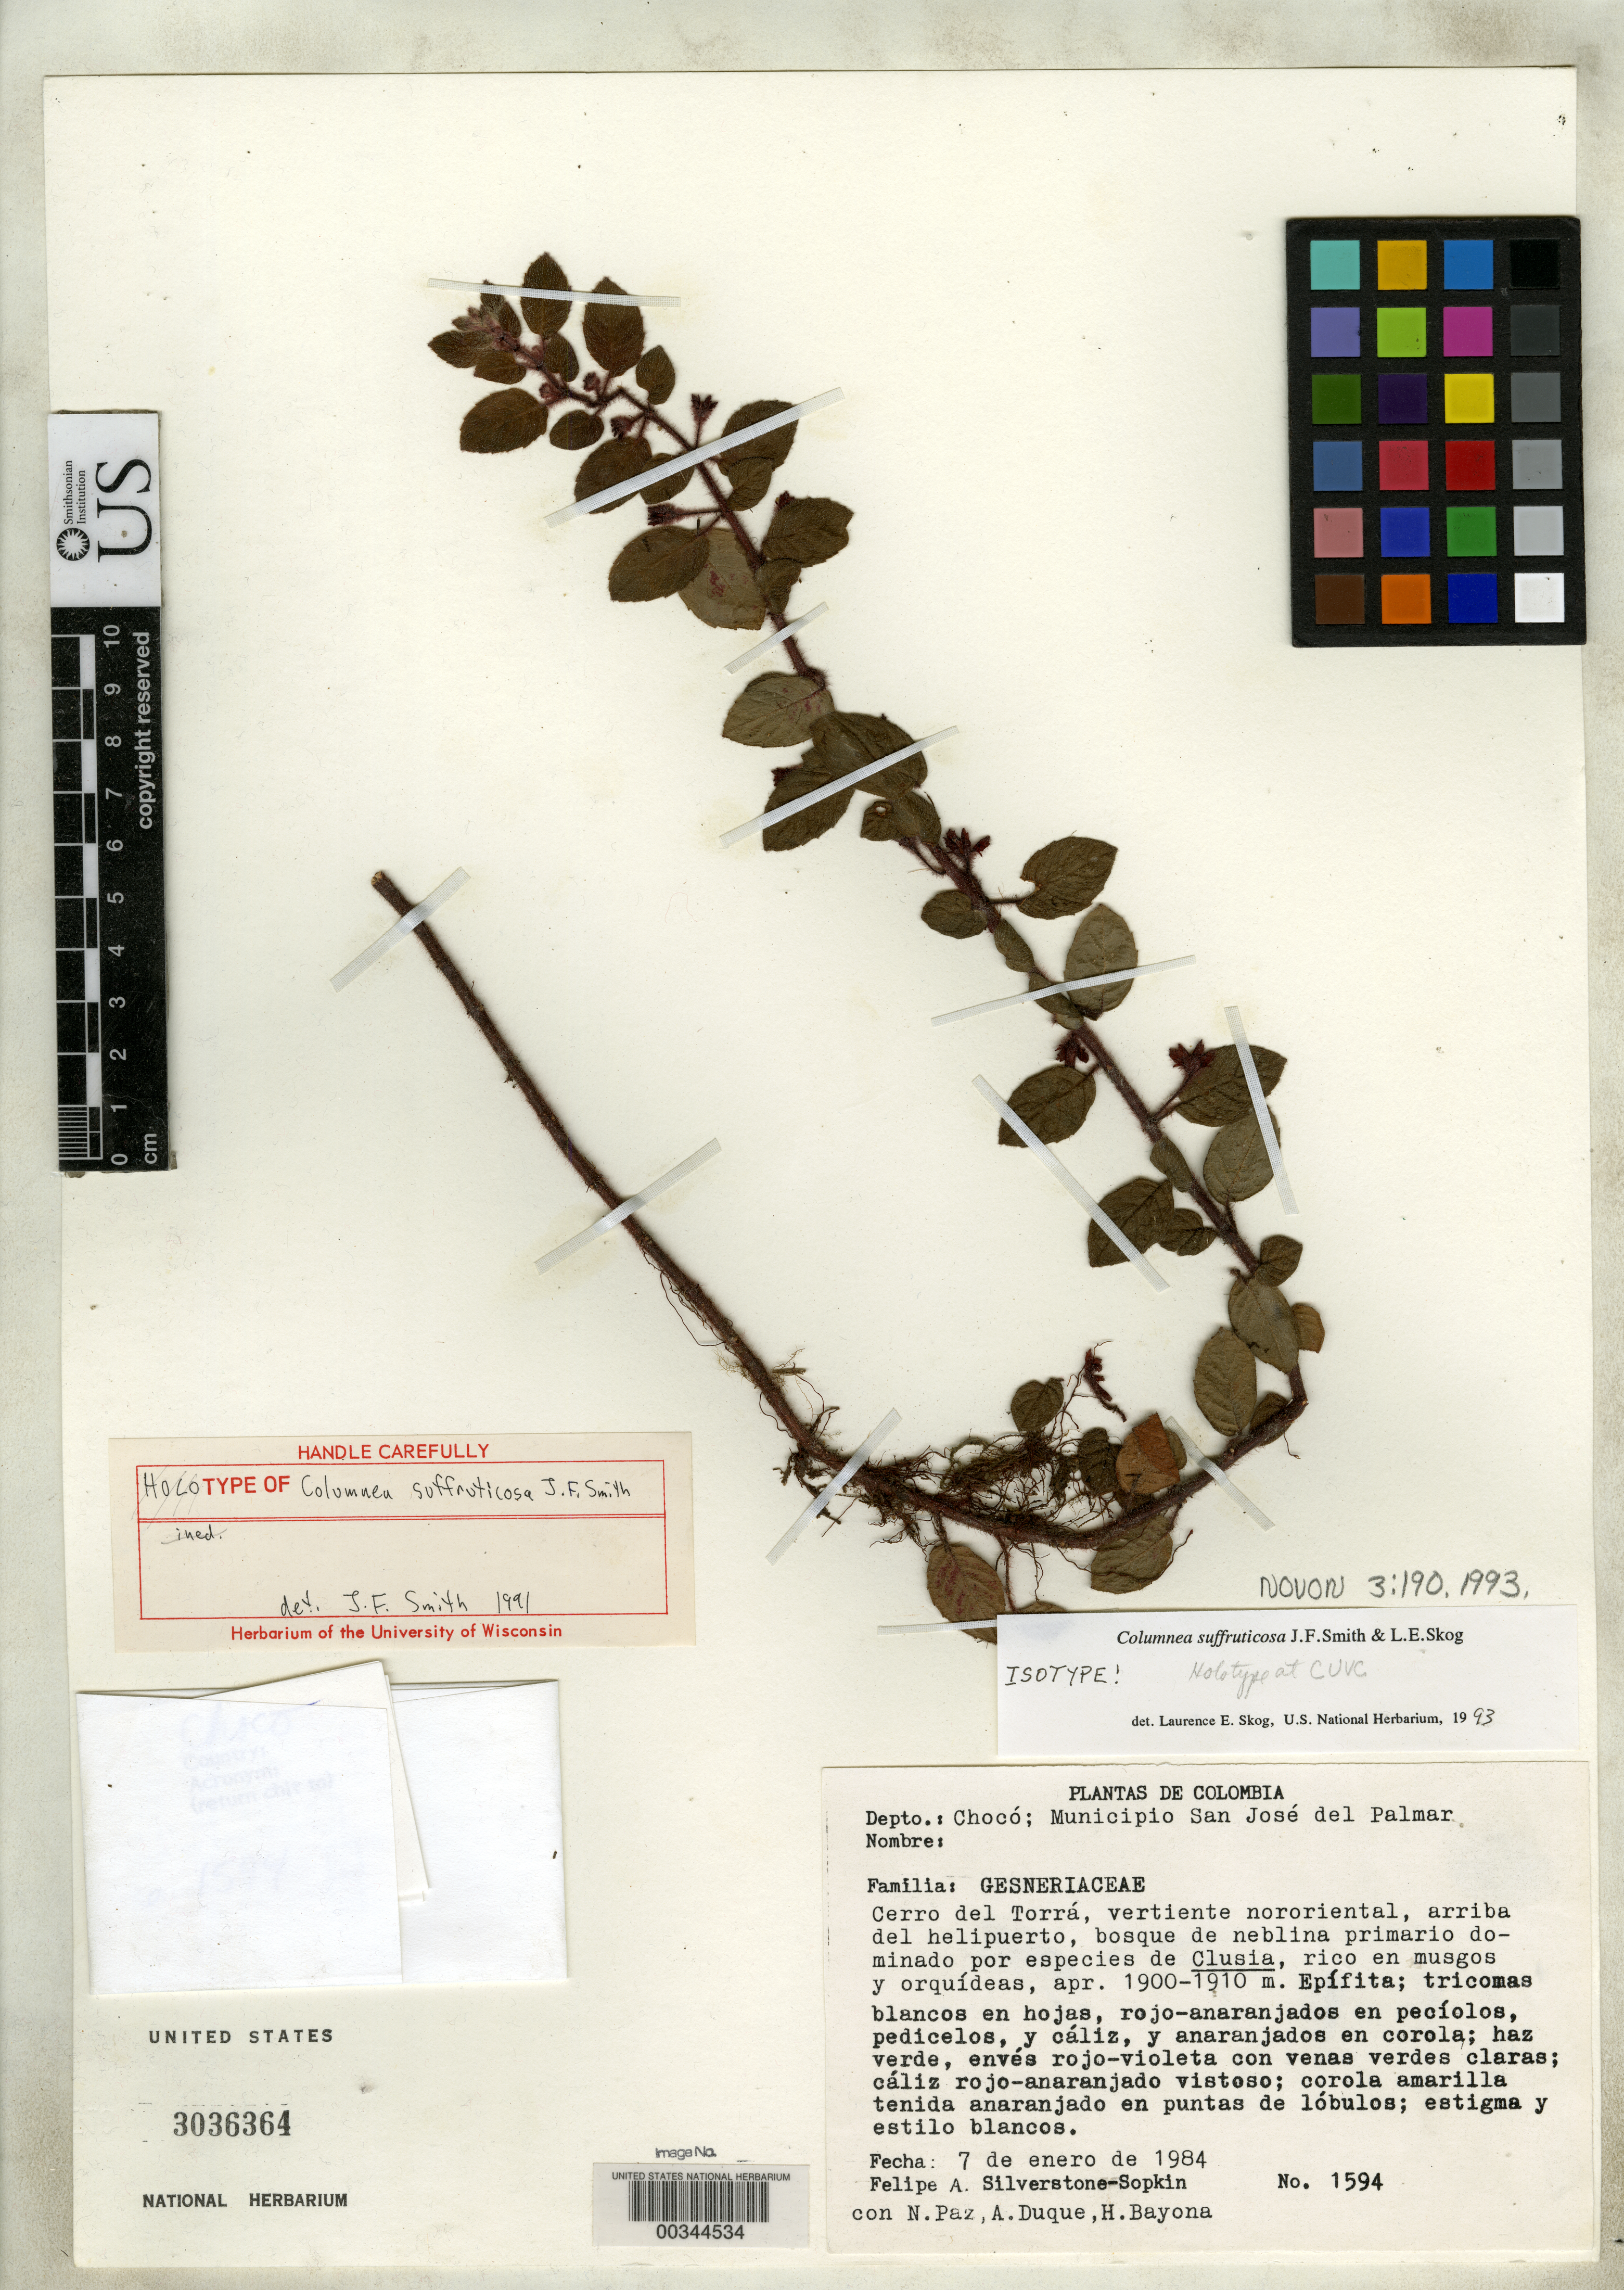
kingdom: Plantae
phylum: Tracheophyta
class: Magnoliopsida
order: Lamiales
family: Gesneriaceae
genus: Columnea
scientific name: Columnea suffruticosa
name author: J.F. Sm. & L.E. Skog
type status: Isotype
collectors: P. A. Silverstone-Sopkin, N. Paz, A. Duque & H. Bayona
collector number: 1594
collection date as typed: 07 Jan 1984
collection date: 1984-01-07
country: Colombia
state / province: Chocó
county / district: San Jose del Palmar Mun.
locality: Cerro del Torra, Vertiente nor Oriental, Arriba del Helipuerto.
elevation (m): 1900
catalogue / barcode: US 3036364